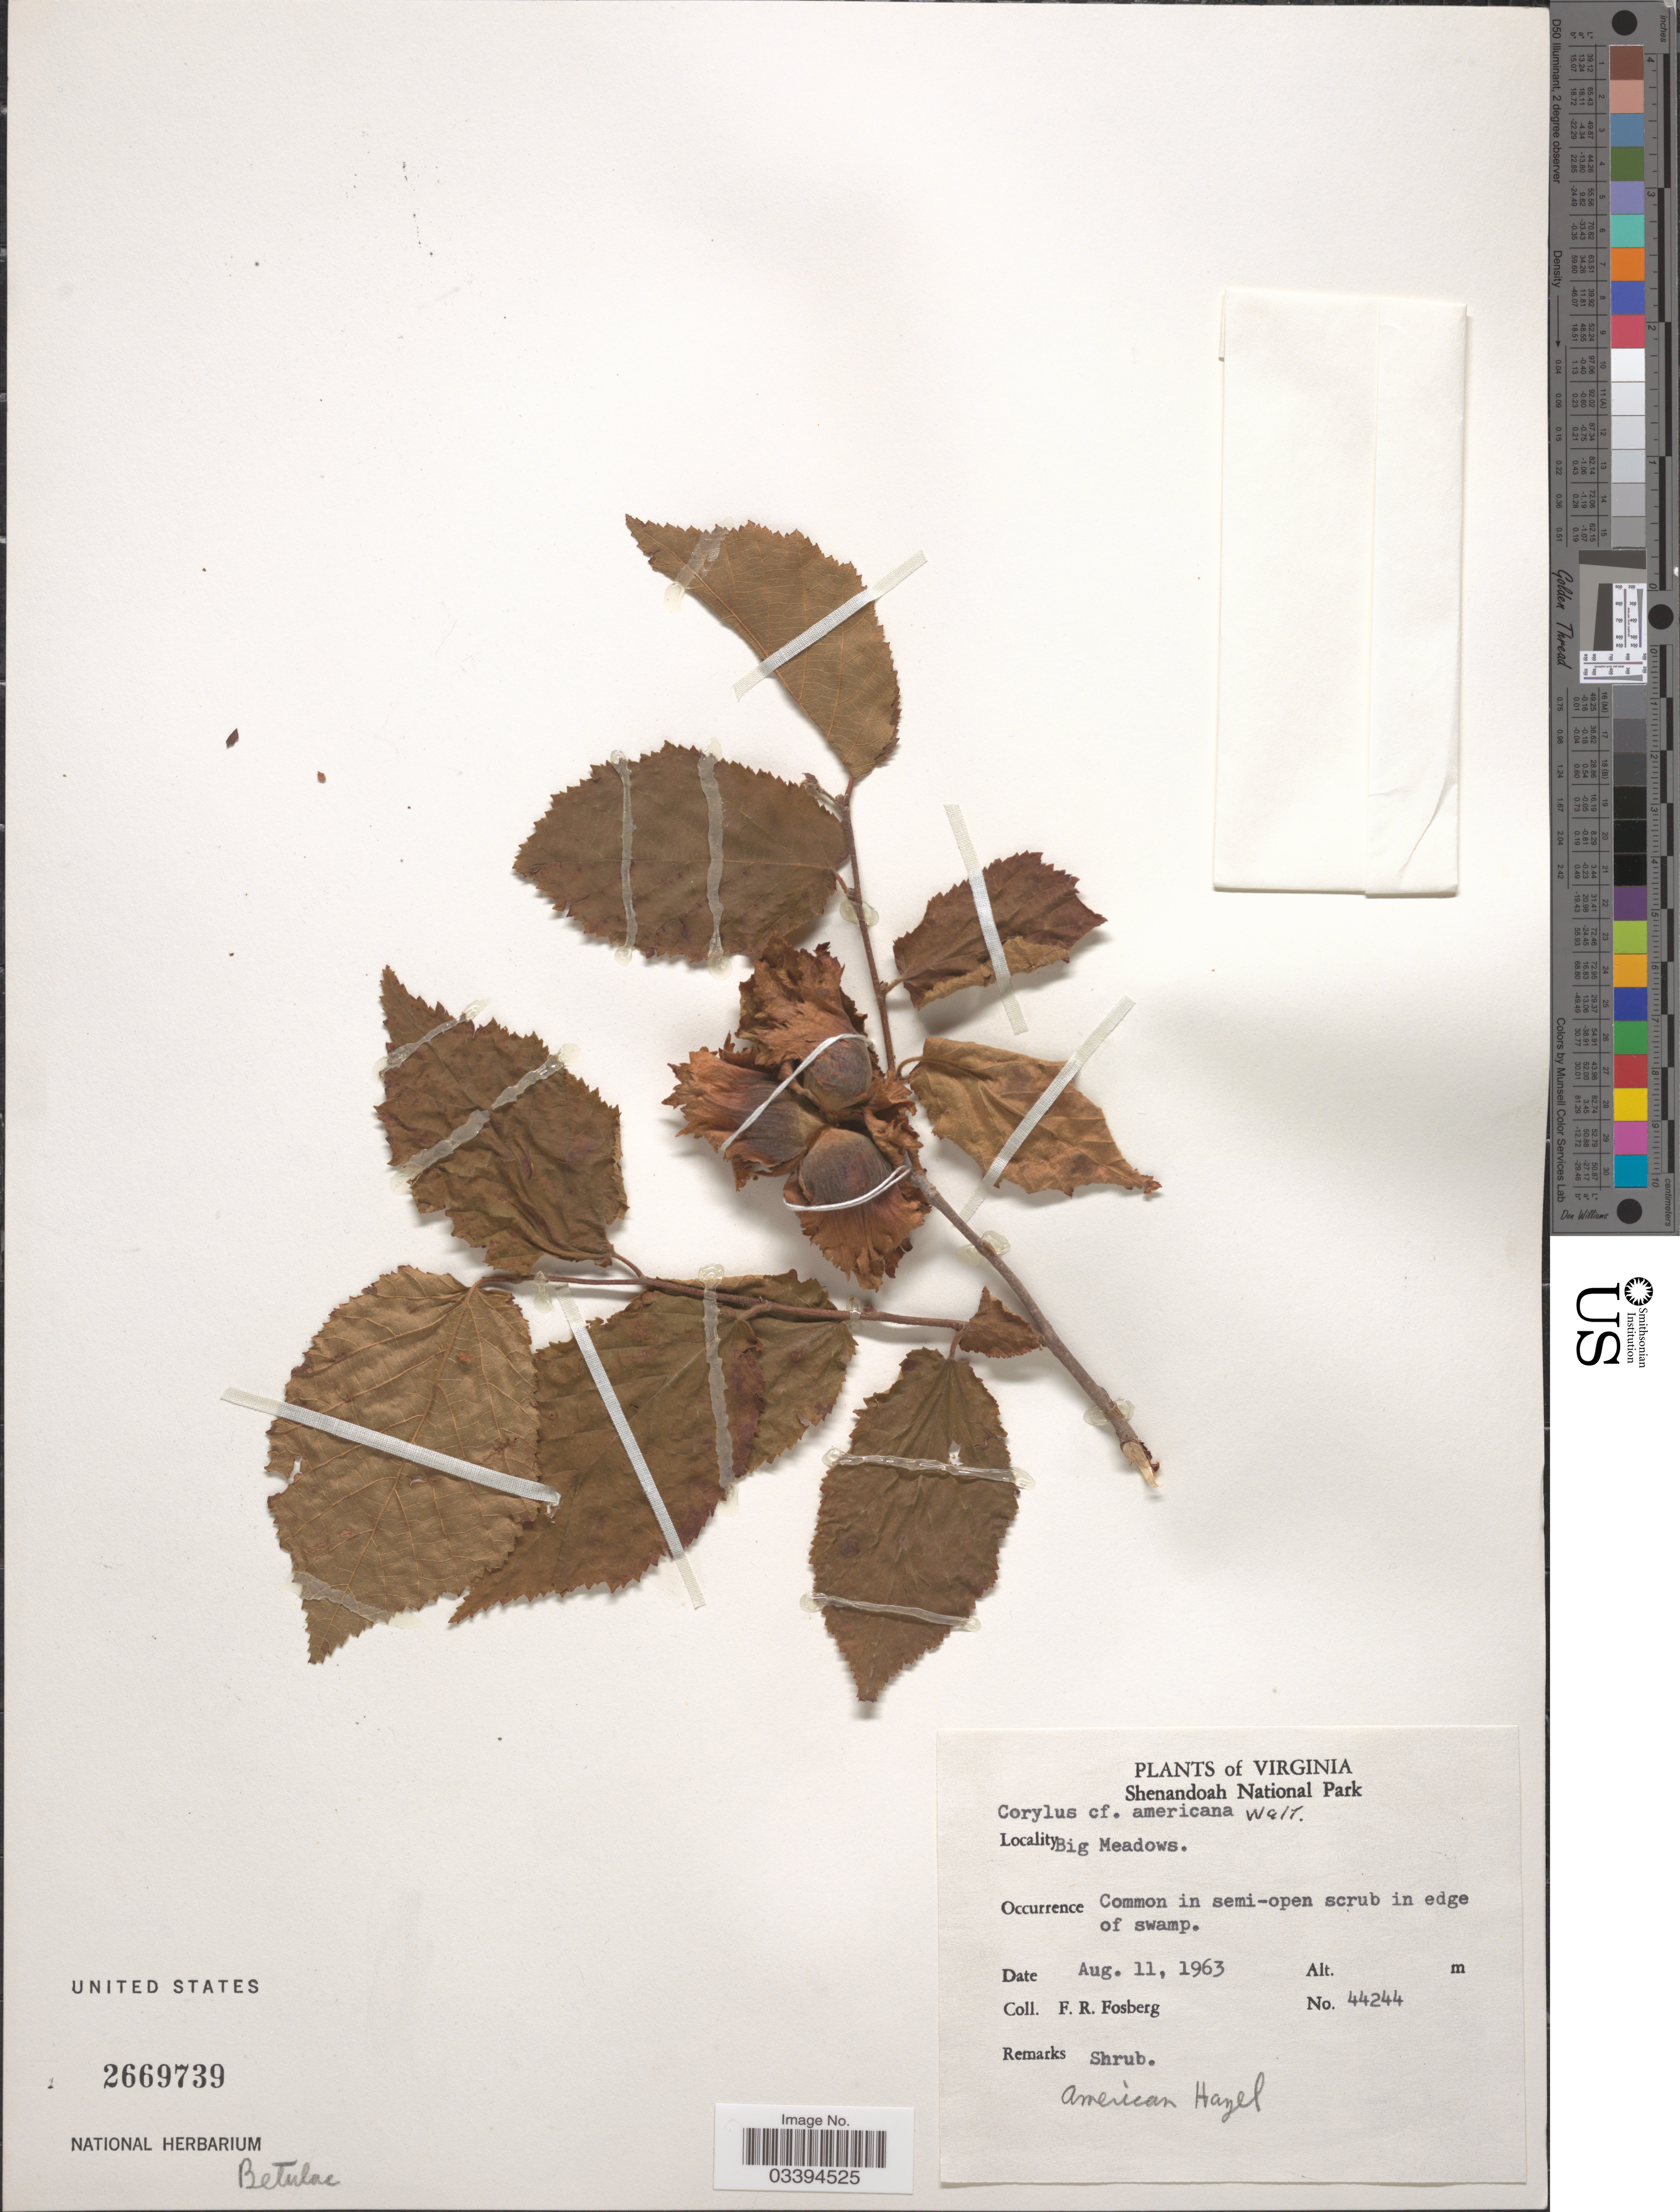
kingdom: Plantae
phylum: Tracheophyta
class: Magnoliopsida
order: Fagales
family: Betulaceae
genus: Corylus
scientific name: Corylus americana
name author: Walter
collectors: F. R. Fosberg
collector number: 44244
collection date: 1963-08-11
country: United States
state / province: Virginia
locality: Shenandoah National Park. Big Meadows.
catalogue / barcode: US 2669739